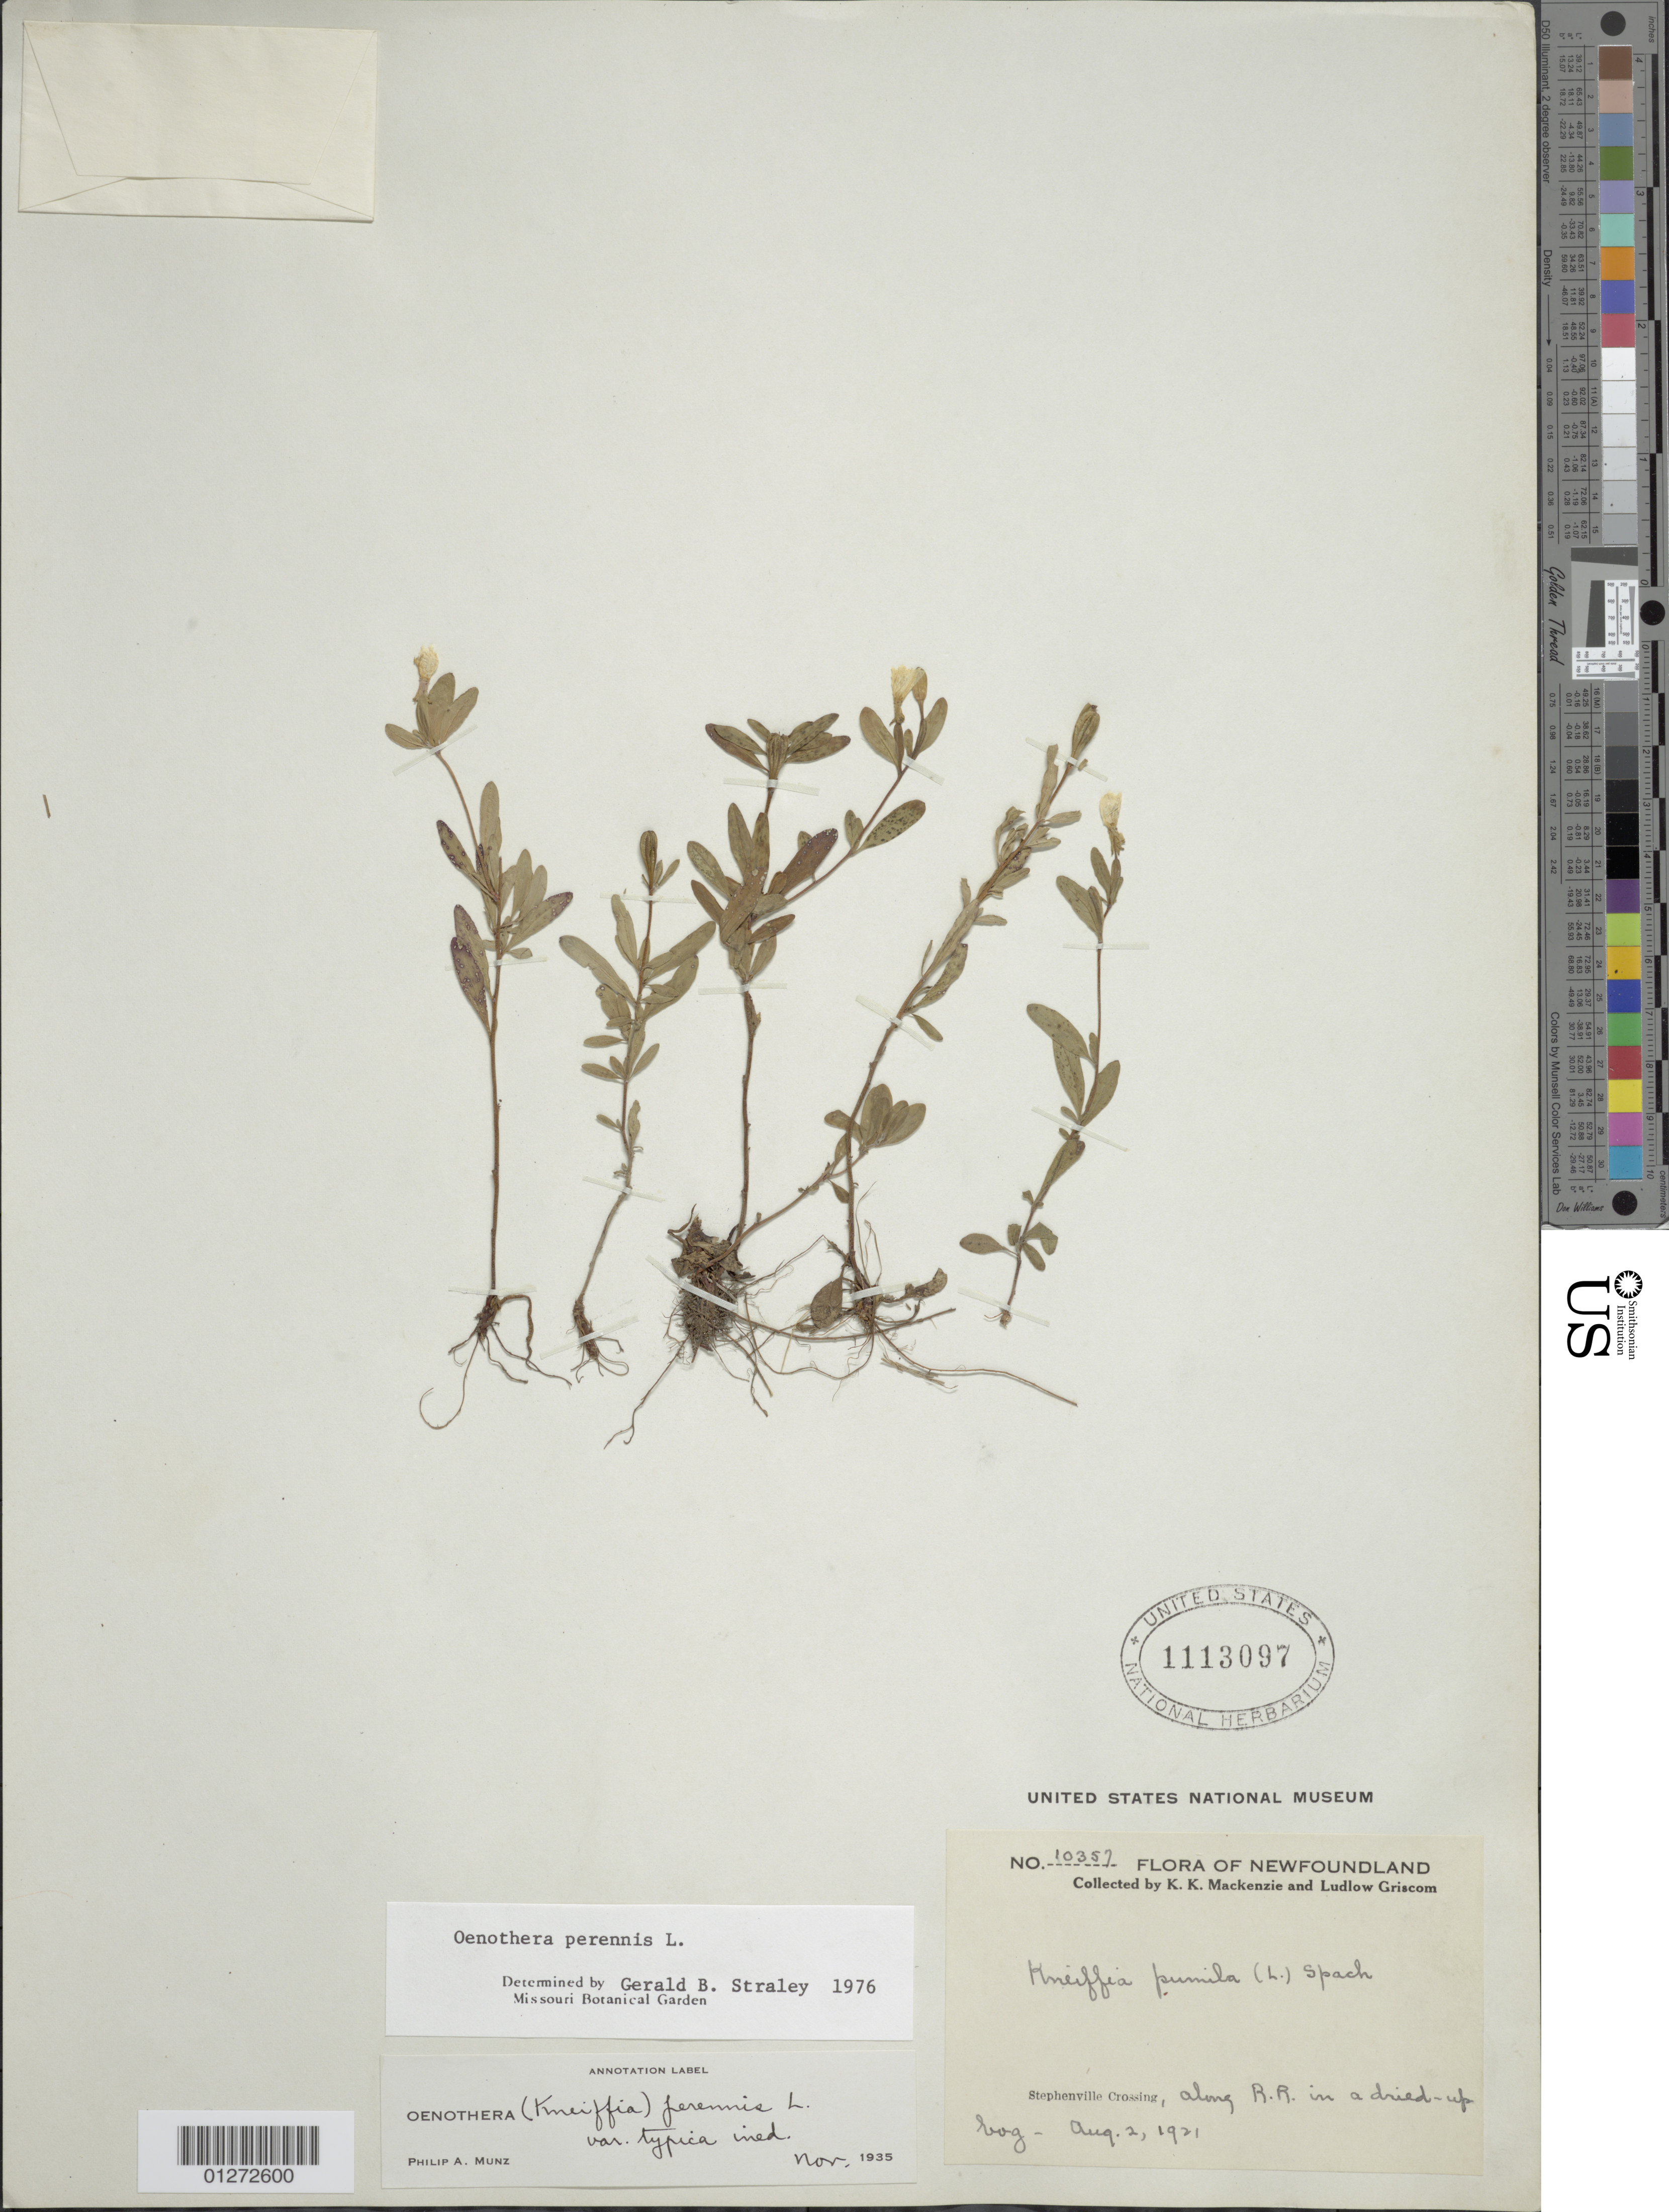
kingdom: Plantae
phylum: Tracheophyta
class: Magnoliopsida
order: Myrtales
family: Onagraceae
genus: Oenothera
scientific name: Oenothera perennis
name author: L.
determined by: Straley, G. B.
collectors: K. K. Mackenzie & L. Griscom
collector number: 10357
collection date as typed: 2 Aug 1921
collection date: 1921-08-02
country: Canada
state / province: Newfoundland and Labrador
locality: Stephenville Crossing, along R.R. in a dried-up bog.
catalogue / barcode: US 1113097